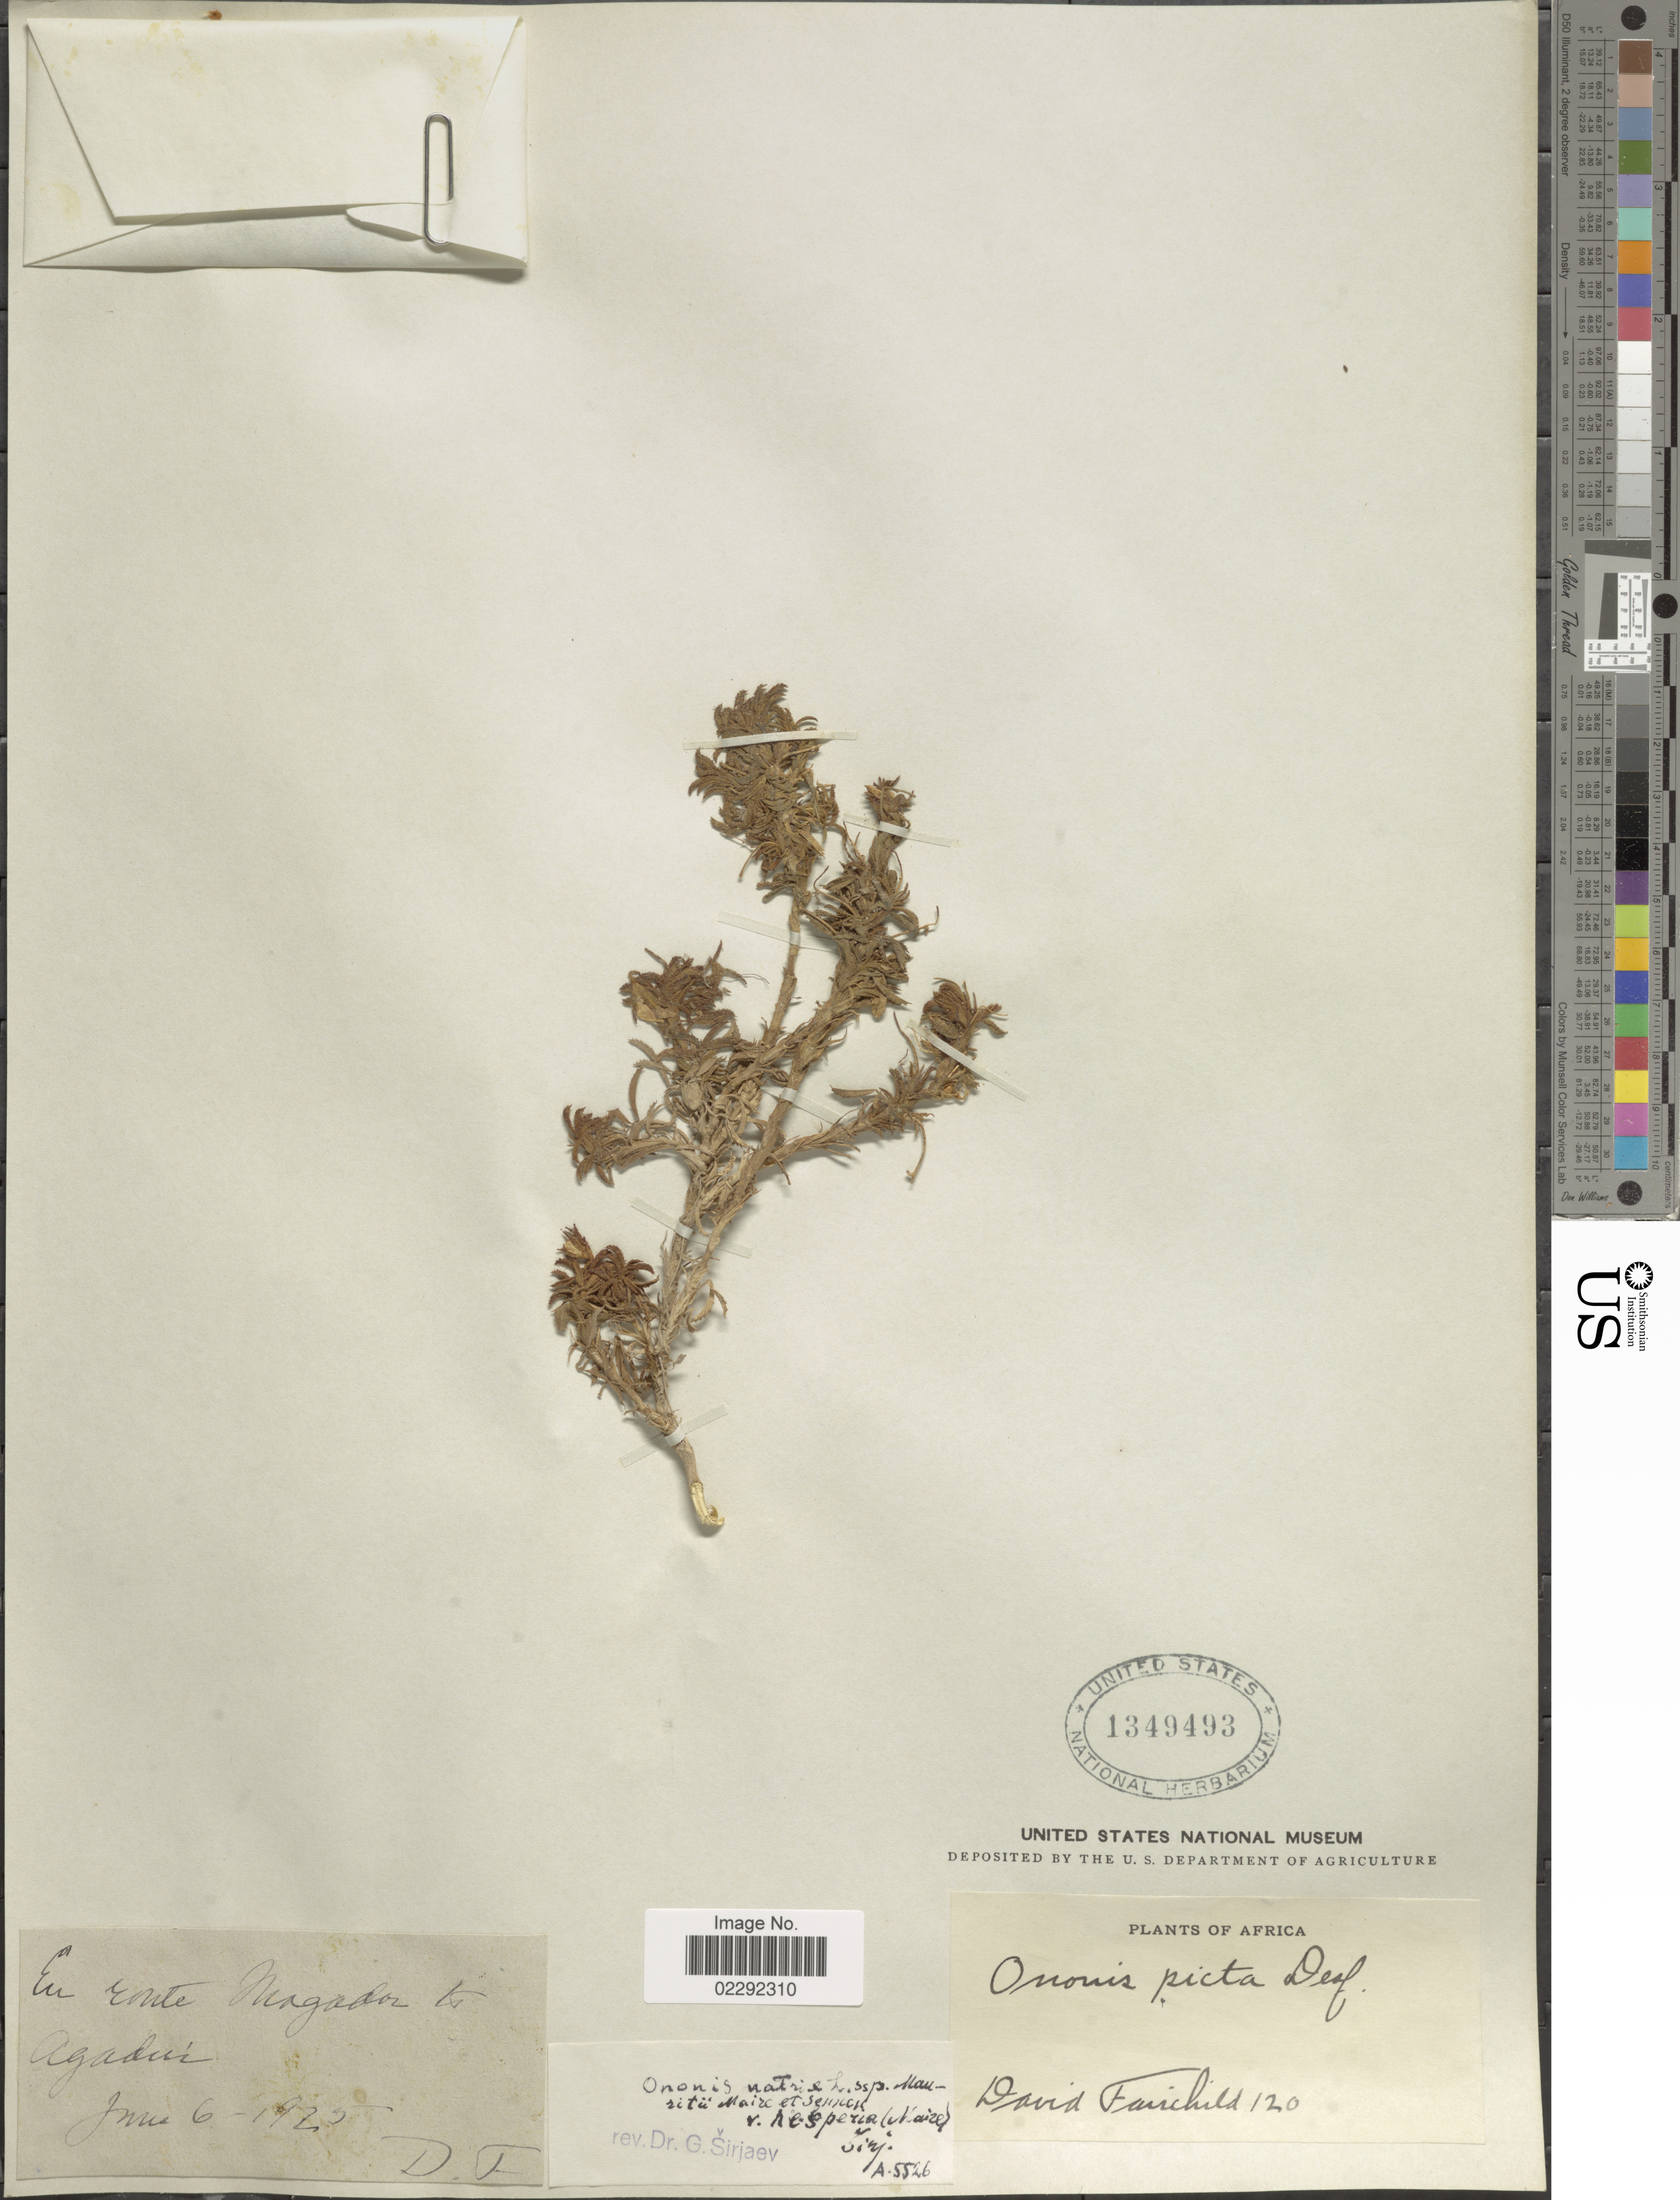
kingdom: Plantae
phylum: Tracheophyta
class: Magnoliopsida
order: Fabales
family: Fabaceae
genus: Ononis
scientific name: Ononis natrix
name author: L.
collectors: D. Fairchild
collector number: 120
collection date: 1925-06-06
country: Morocco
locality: Africa. en route Mogador to Agadir.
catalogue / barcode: US 1349493